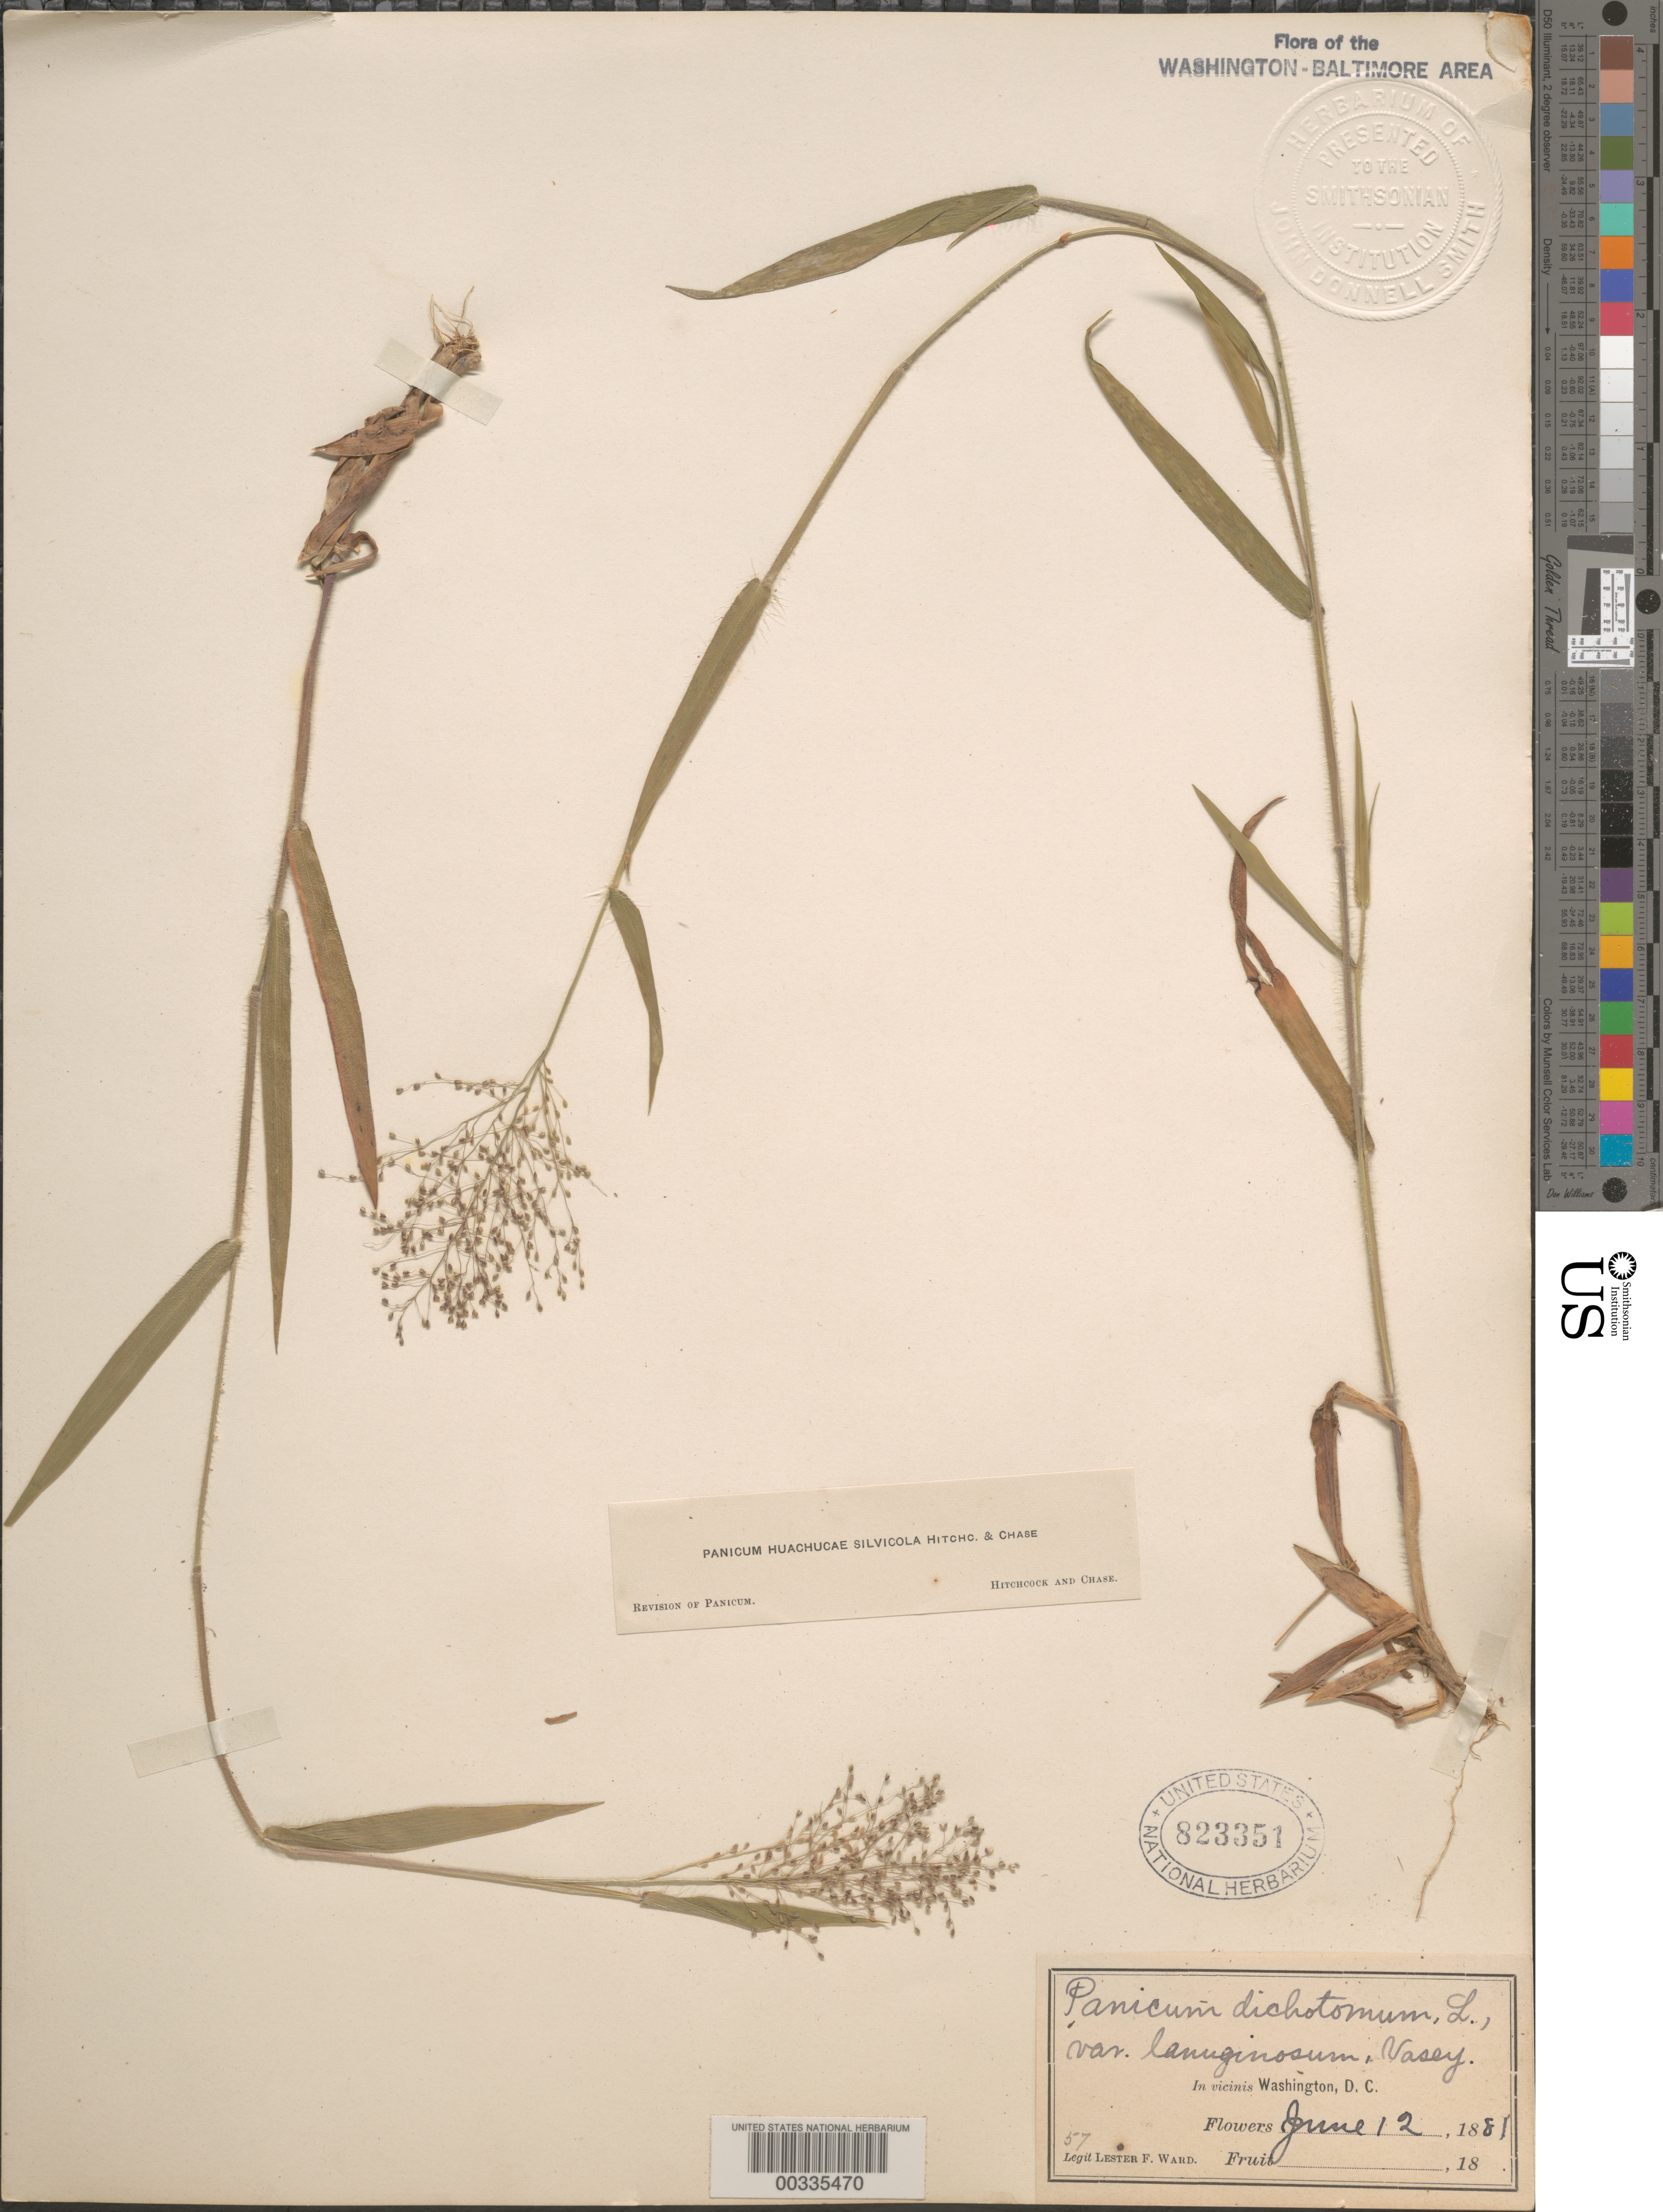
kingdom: Plantae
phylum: Tracheophyta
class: Liliopsida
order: Poales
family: Poaceae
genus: Dichanthelium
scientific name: Dichanthelium acuminatum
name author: (Sw.) Gould & C.A. Clark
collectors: L. F. Ward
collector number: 57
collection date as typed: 12 Jun 1881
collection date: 1881-06-12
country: United States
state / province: District of Columbia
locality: Washington DC area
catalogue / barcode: US 823351